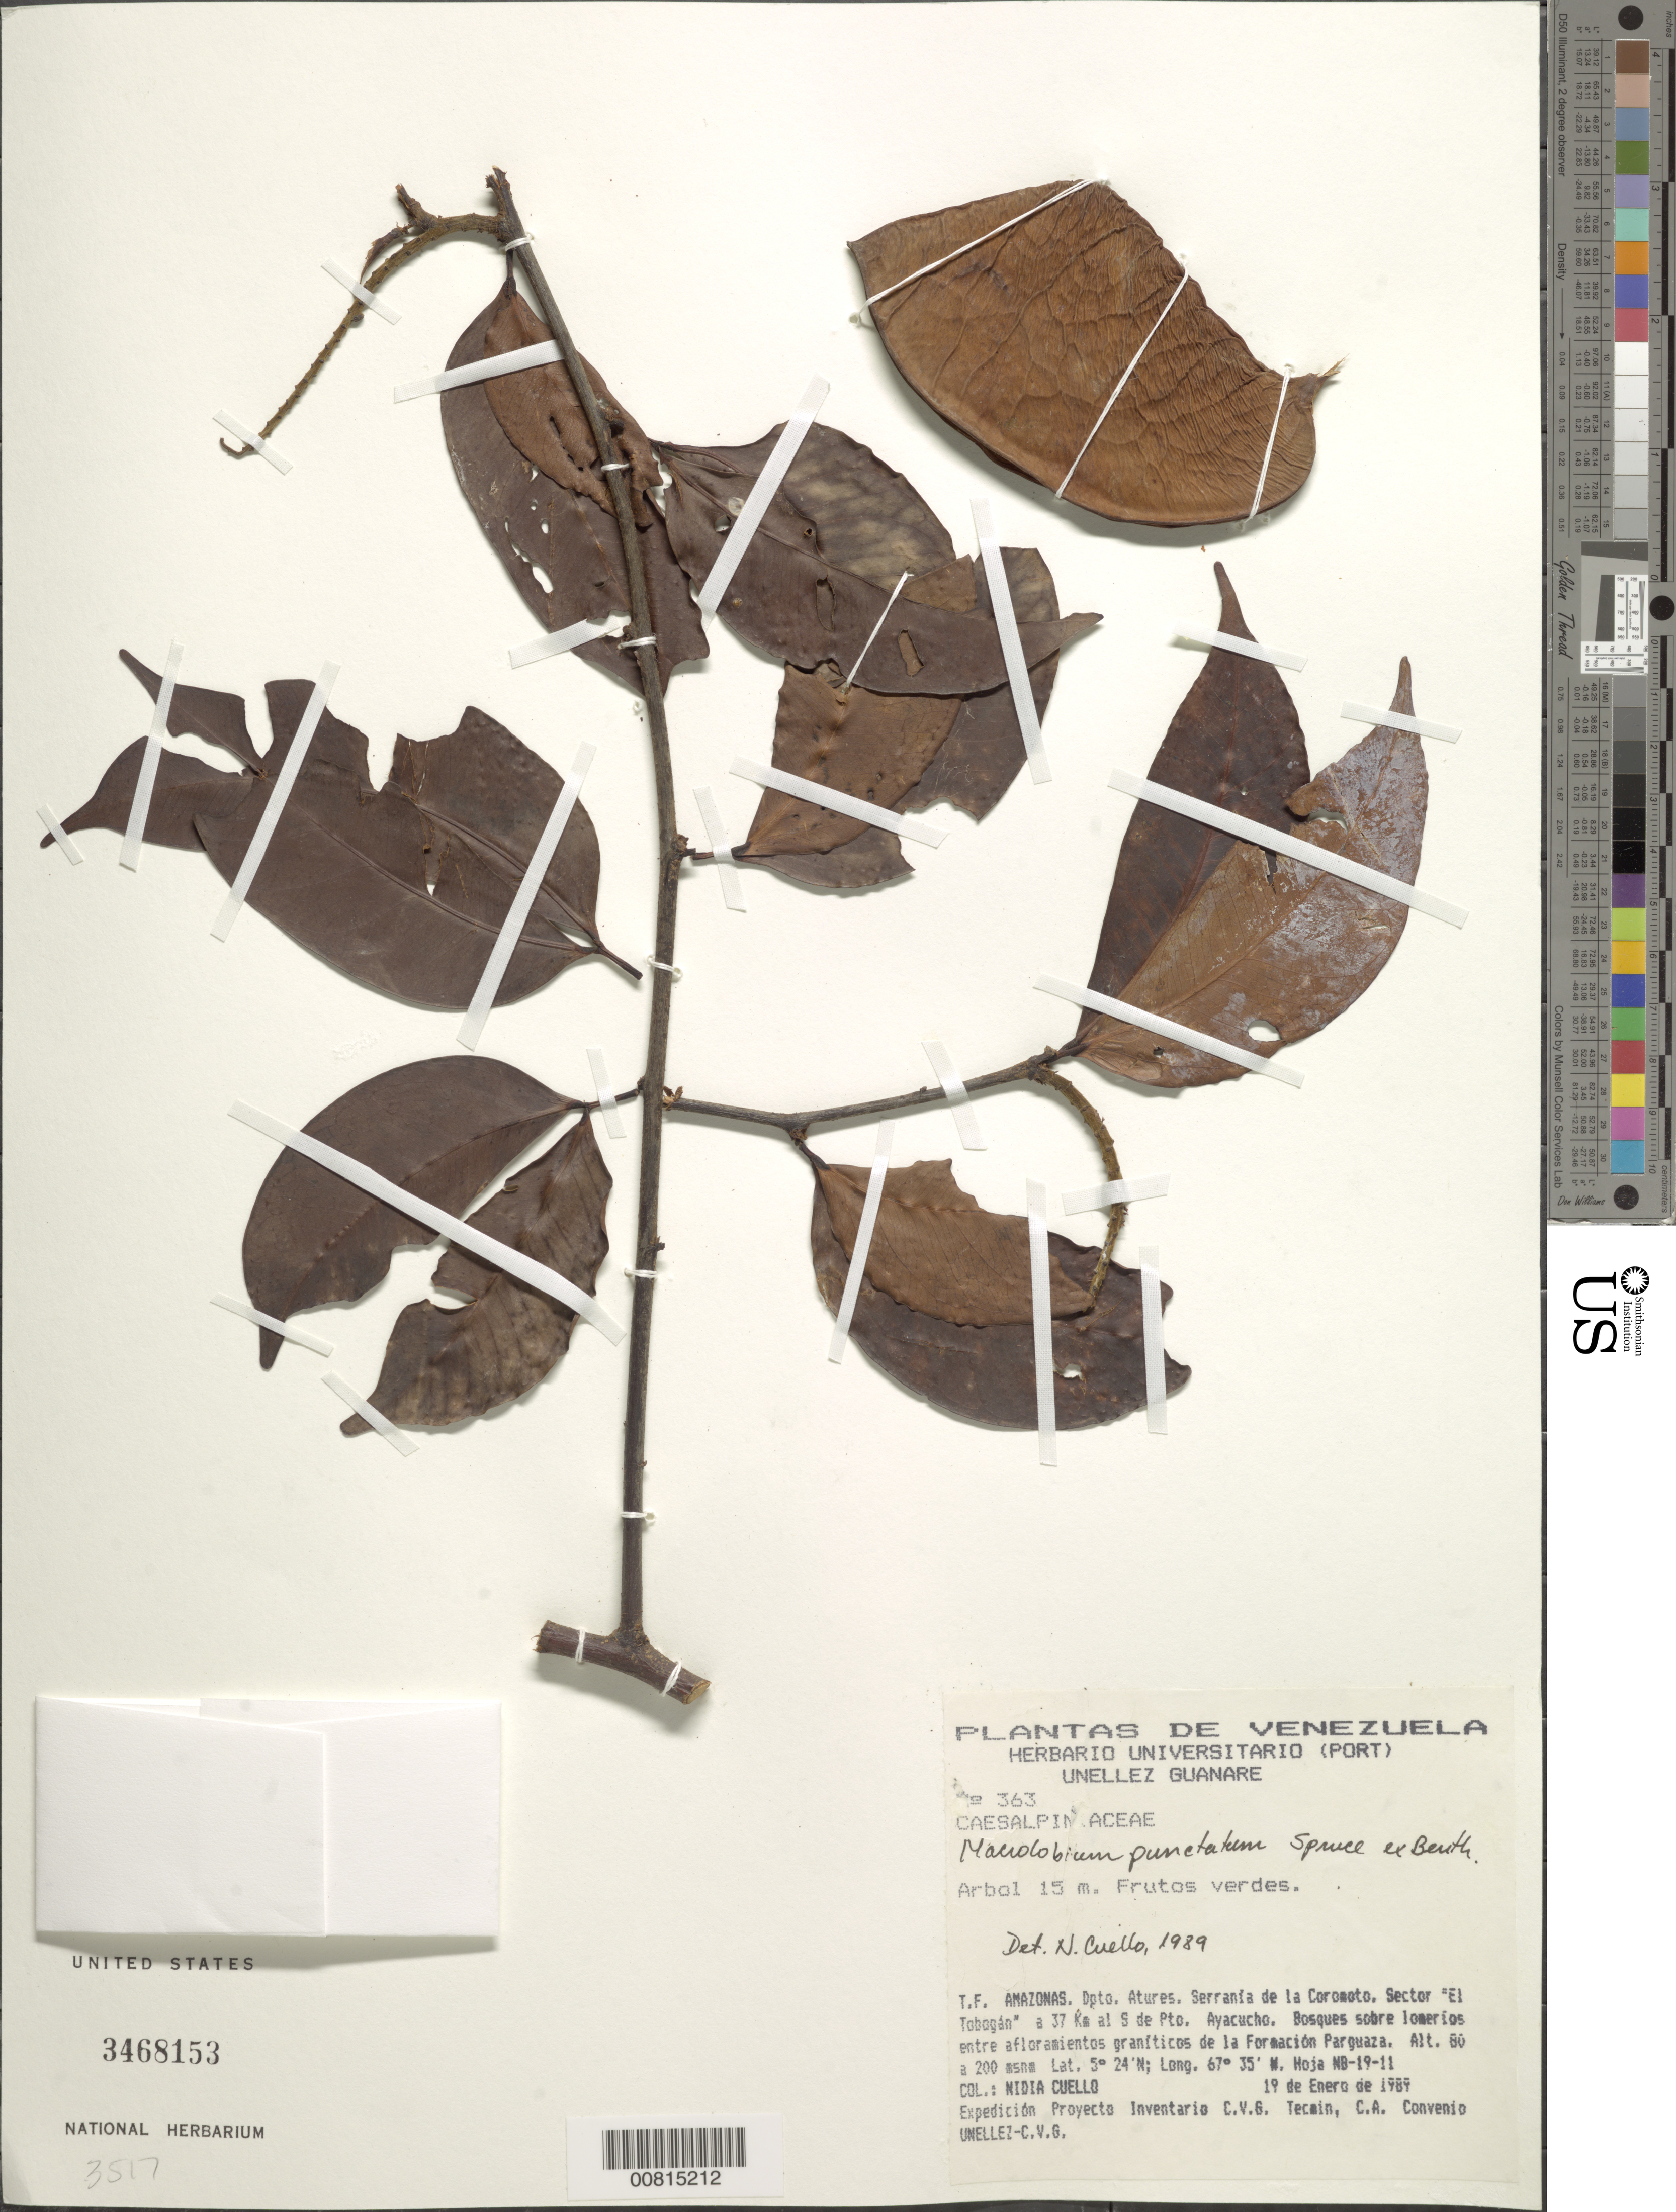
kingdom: Plantae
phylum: Tracheophyta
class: Magnoliopsida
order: Fabales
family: Fabaceae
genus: Macrolobium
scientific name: Macrolobium sp.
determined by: Trujillo, A. M.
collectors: N. L. Cuello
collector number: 363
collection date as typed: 19-Jan-89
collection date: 1989-01-19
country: Venezuela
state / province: Amazonas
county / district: Atures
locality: Serranía Coromoto, sector El Tobogan, 37 km S Pto. Ayacucho; la formacion Parguaza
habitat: Bosques sobre lomerios entre afloramientos graniticos de la Formacion Parguaza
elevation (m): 80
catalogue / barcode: US 3468153